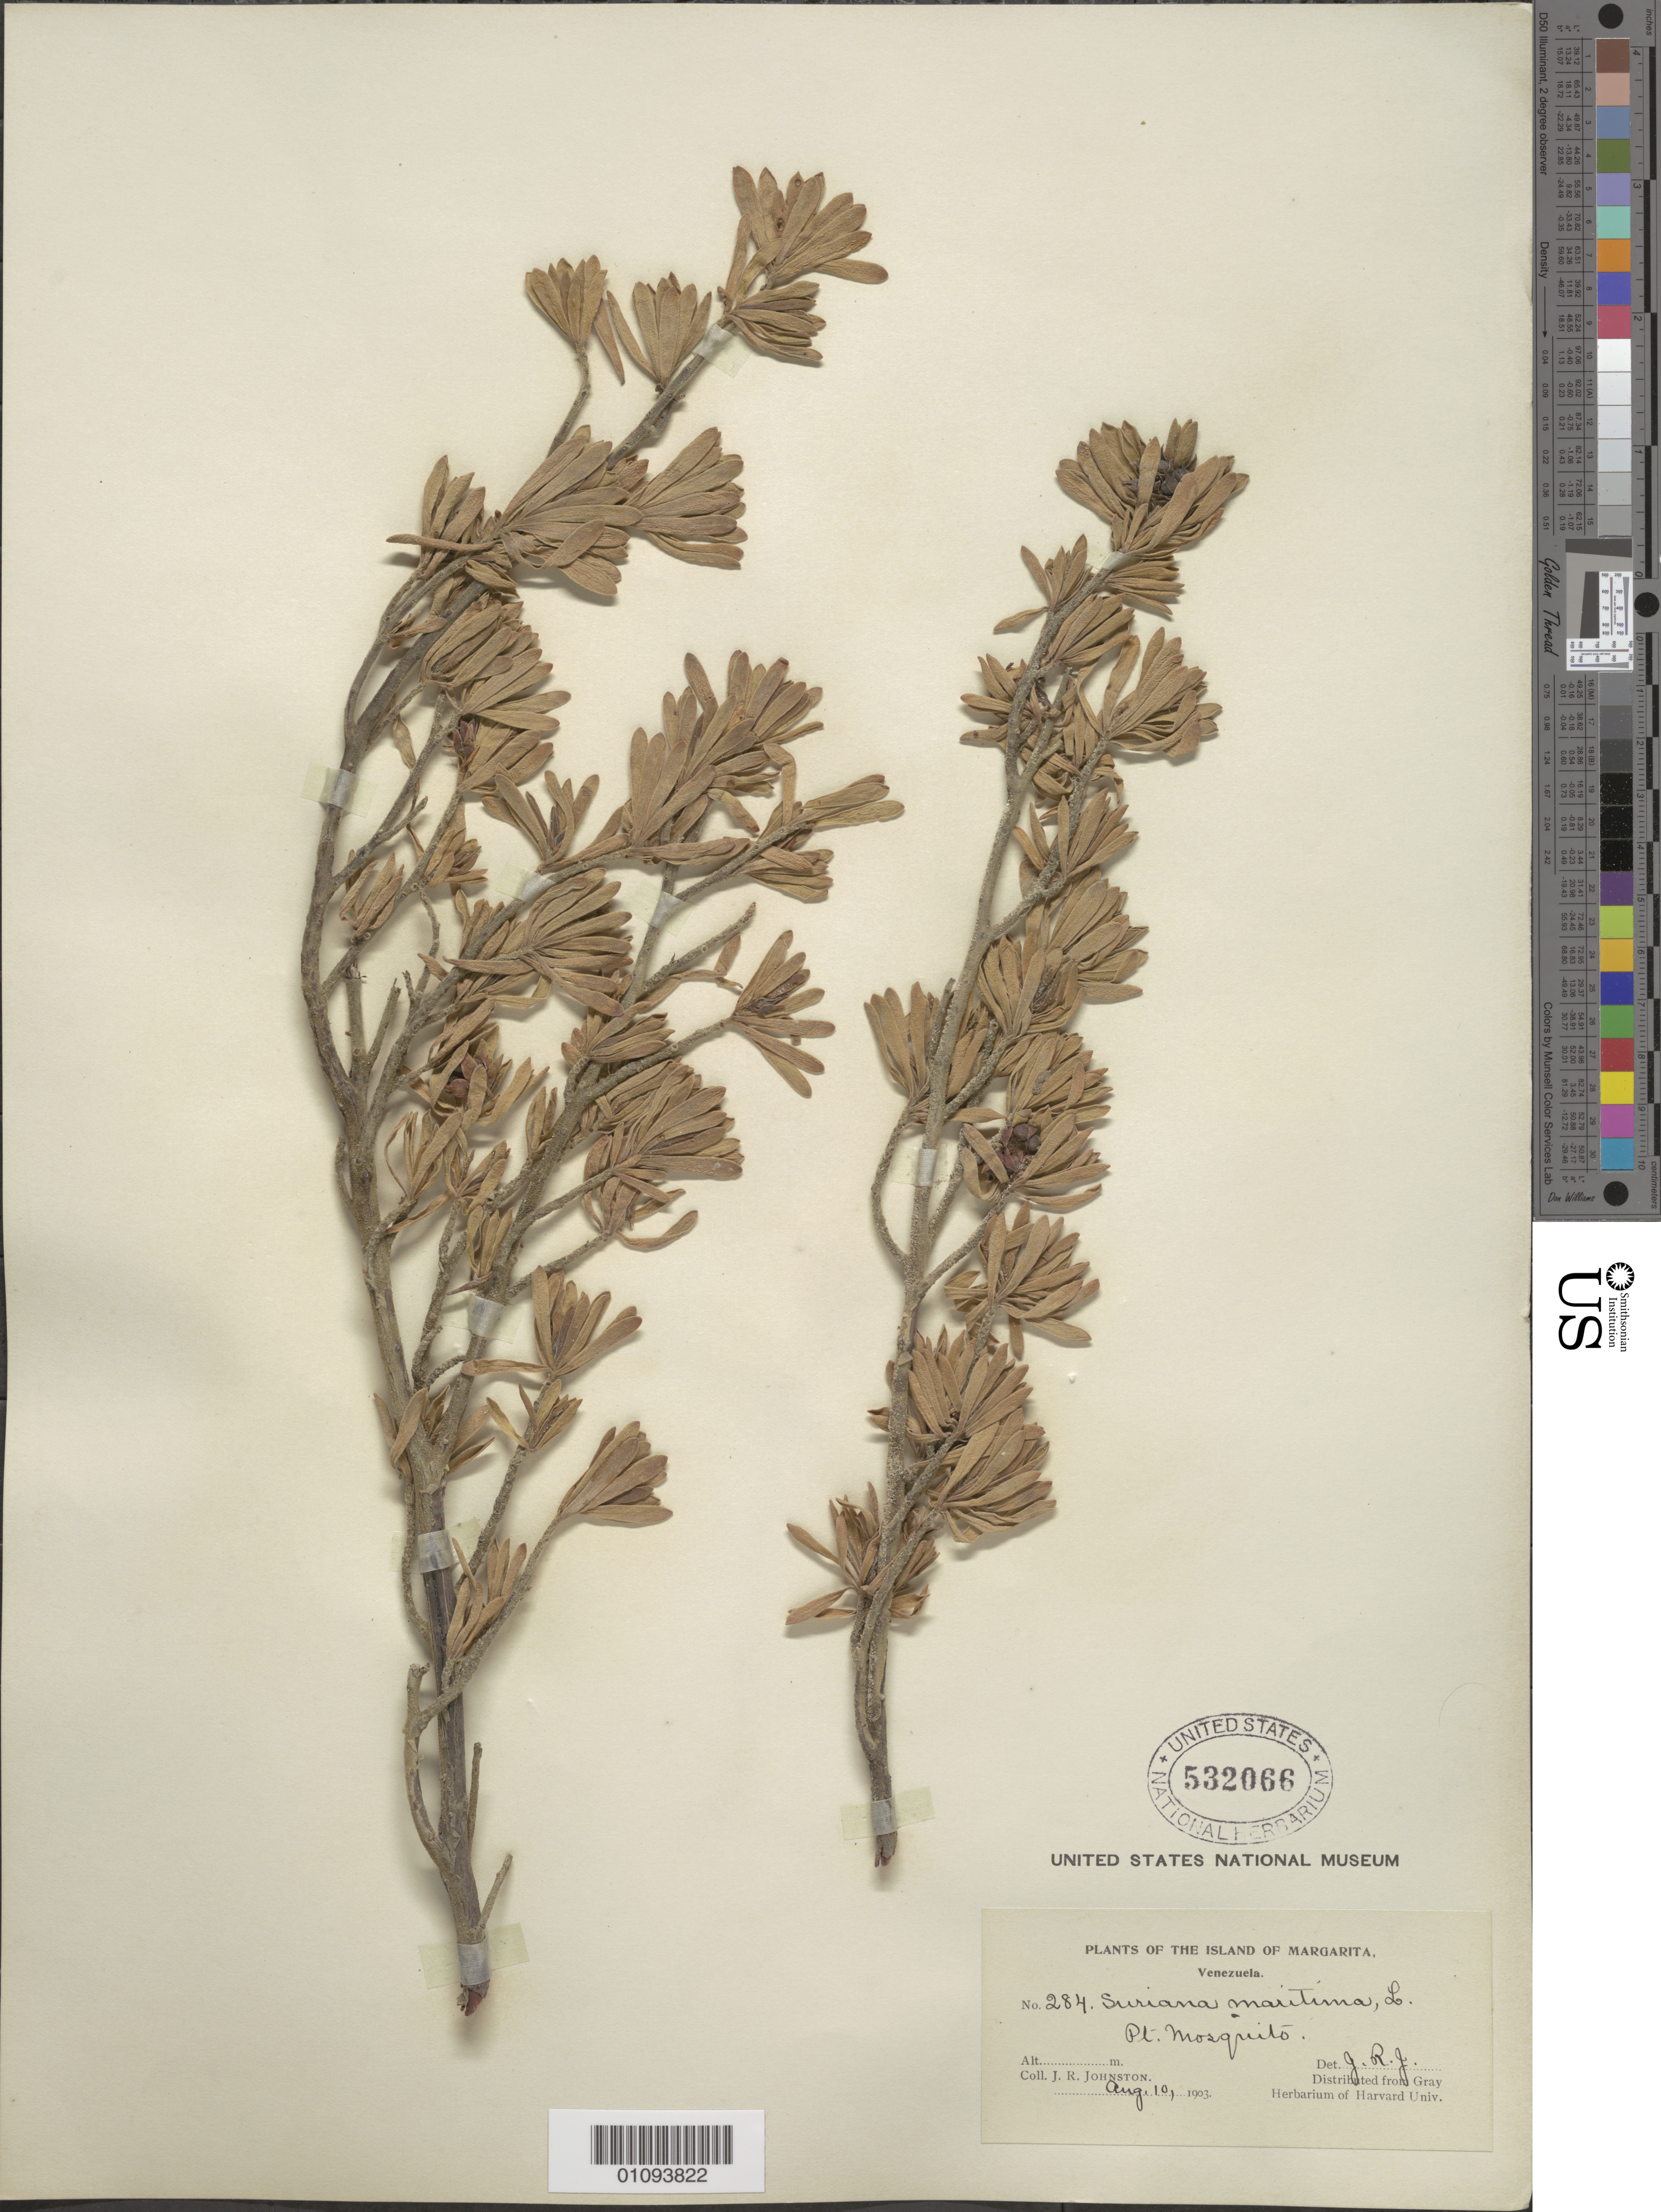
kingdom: Plantae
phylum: Tracheophyta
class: Magnoliopsida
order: Fabales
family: Surianaceae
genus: Suriana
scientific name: Suriana maritima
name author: L.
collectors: J. Johnston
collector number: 284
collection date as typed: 10 Aug 1903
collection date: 1903-08-10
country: Venezuela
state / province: Nueva Esparta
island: Margarita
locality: Pt. Mosquito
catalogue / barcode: US 532066